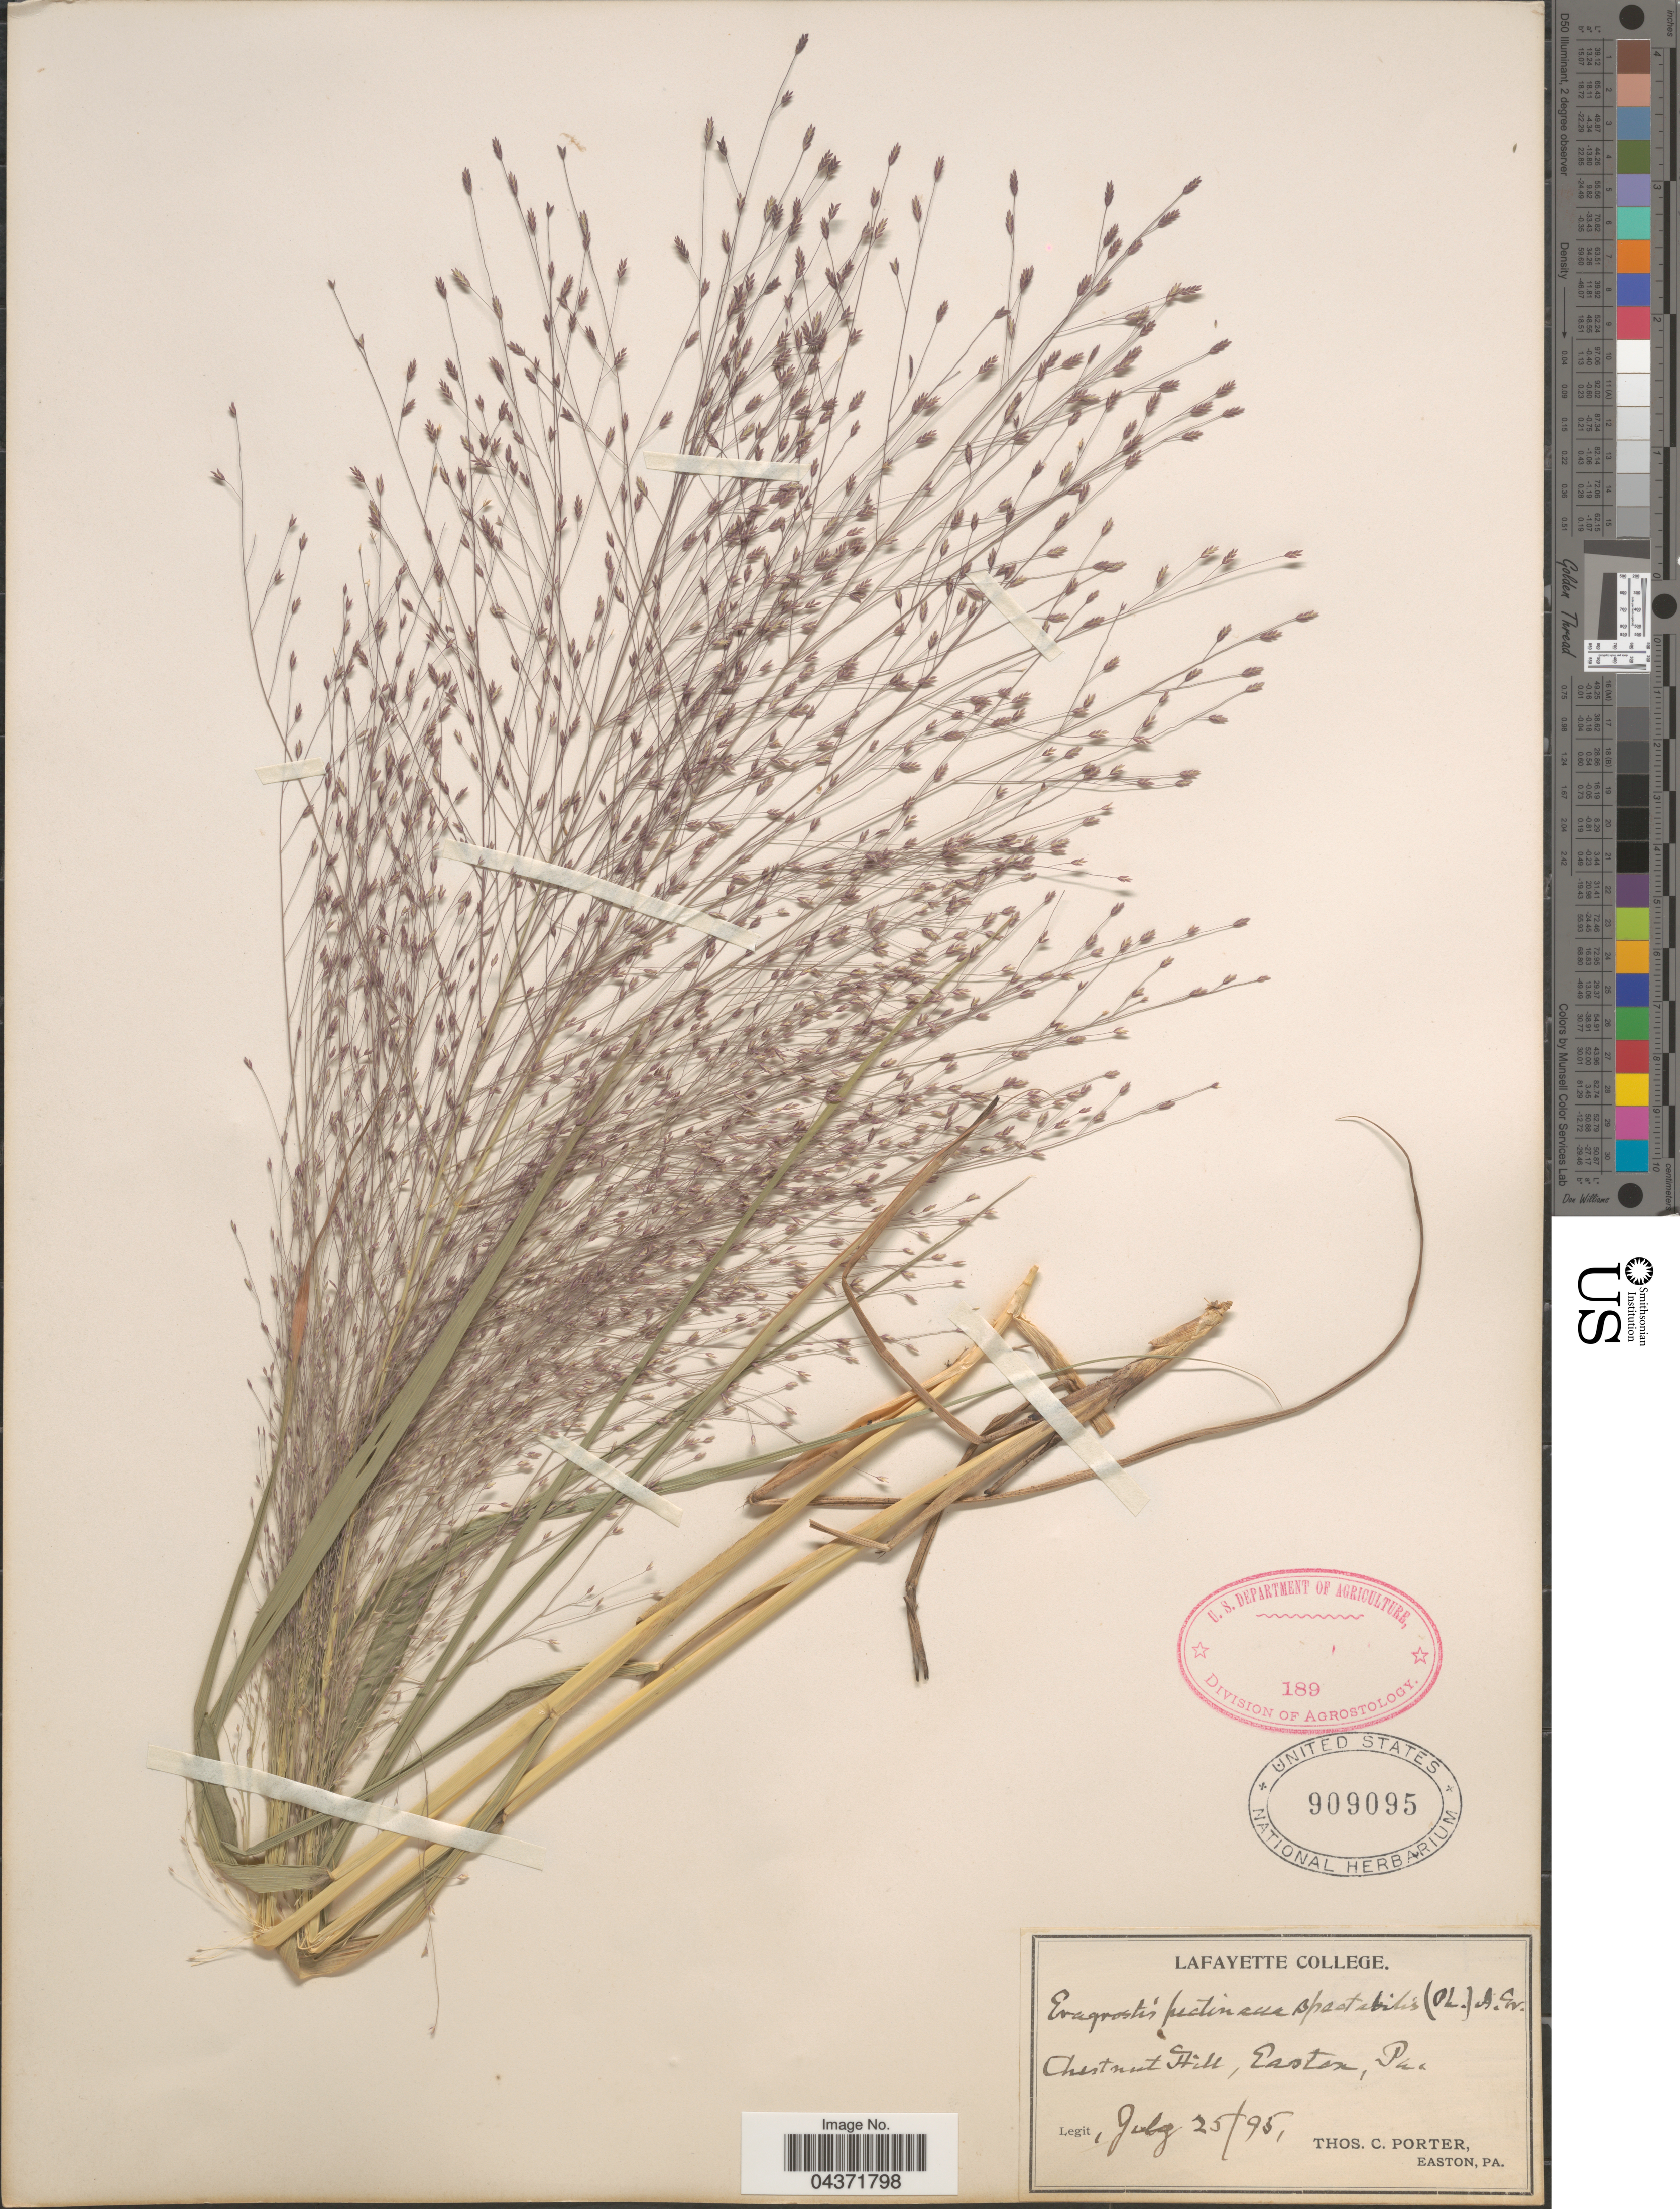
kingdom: Plantae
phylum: Tracheophyta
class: Liliopsida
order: Poales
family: Poaceae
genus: Eragrostis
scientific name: Eragrostis spectabilis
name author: (Pursh) Steud.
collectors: T. Porter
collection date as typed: Transcribed d/m/y: 25/7/95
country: United States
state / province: Pennsylvania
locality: Chestnut Hill, Easton.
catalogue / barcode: US 909095